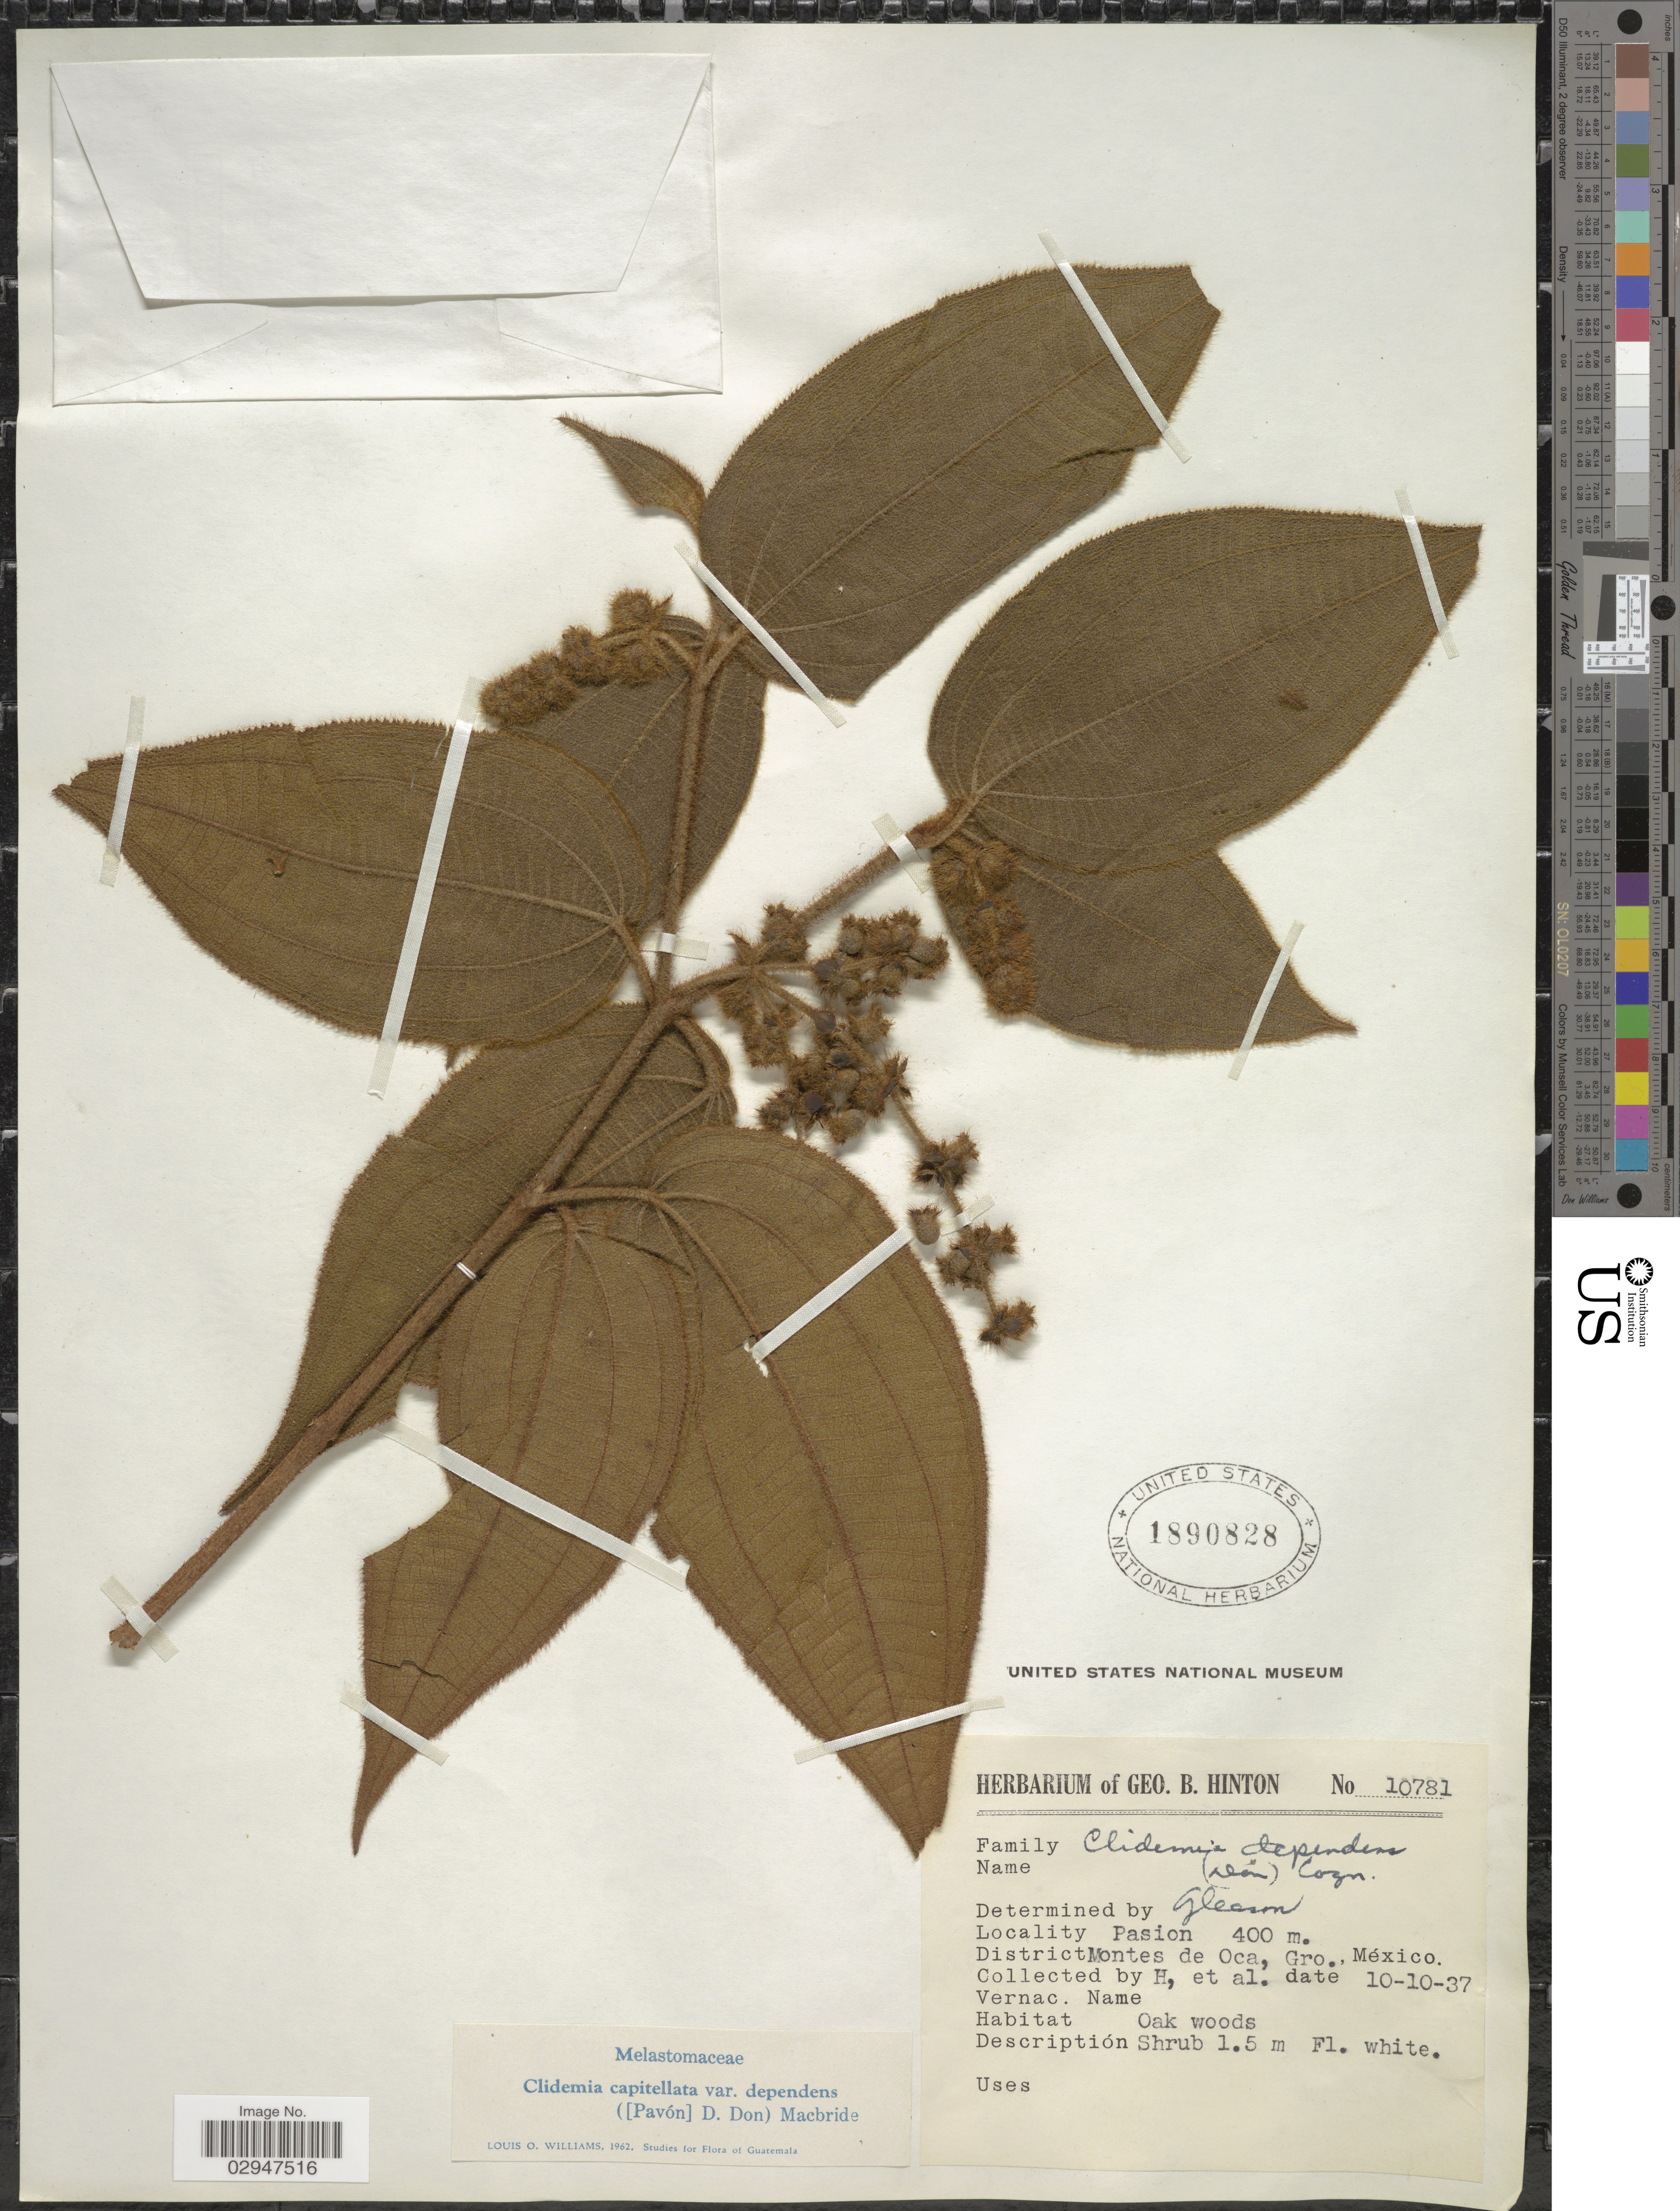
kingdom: Plantae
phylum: Tracheophyta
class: Magnoliopsida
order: Myrtales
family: Melastomataceae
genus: Clidemia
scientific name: Clidemia capitellata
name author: (Bonpl.) D. Don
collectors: G. B. Hinton & et al.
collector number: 10781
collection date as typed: Transcribed d/m/y: 10/10/37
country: Mexico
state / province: Guerrero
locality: Pasion. District Montes de Oca, Gro.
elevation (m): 400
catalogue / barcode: US 1890828